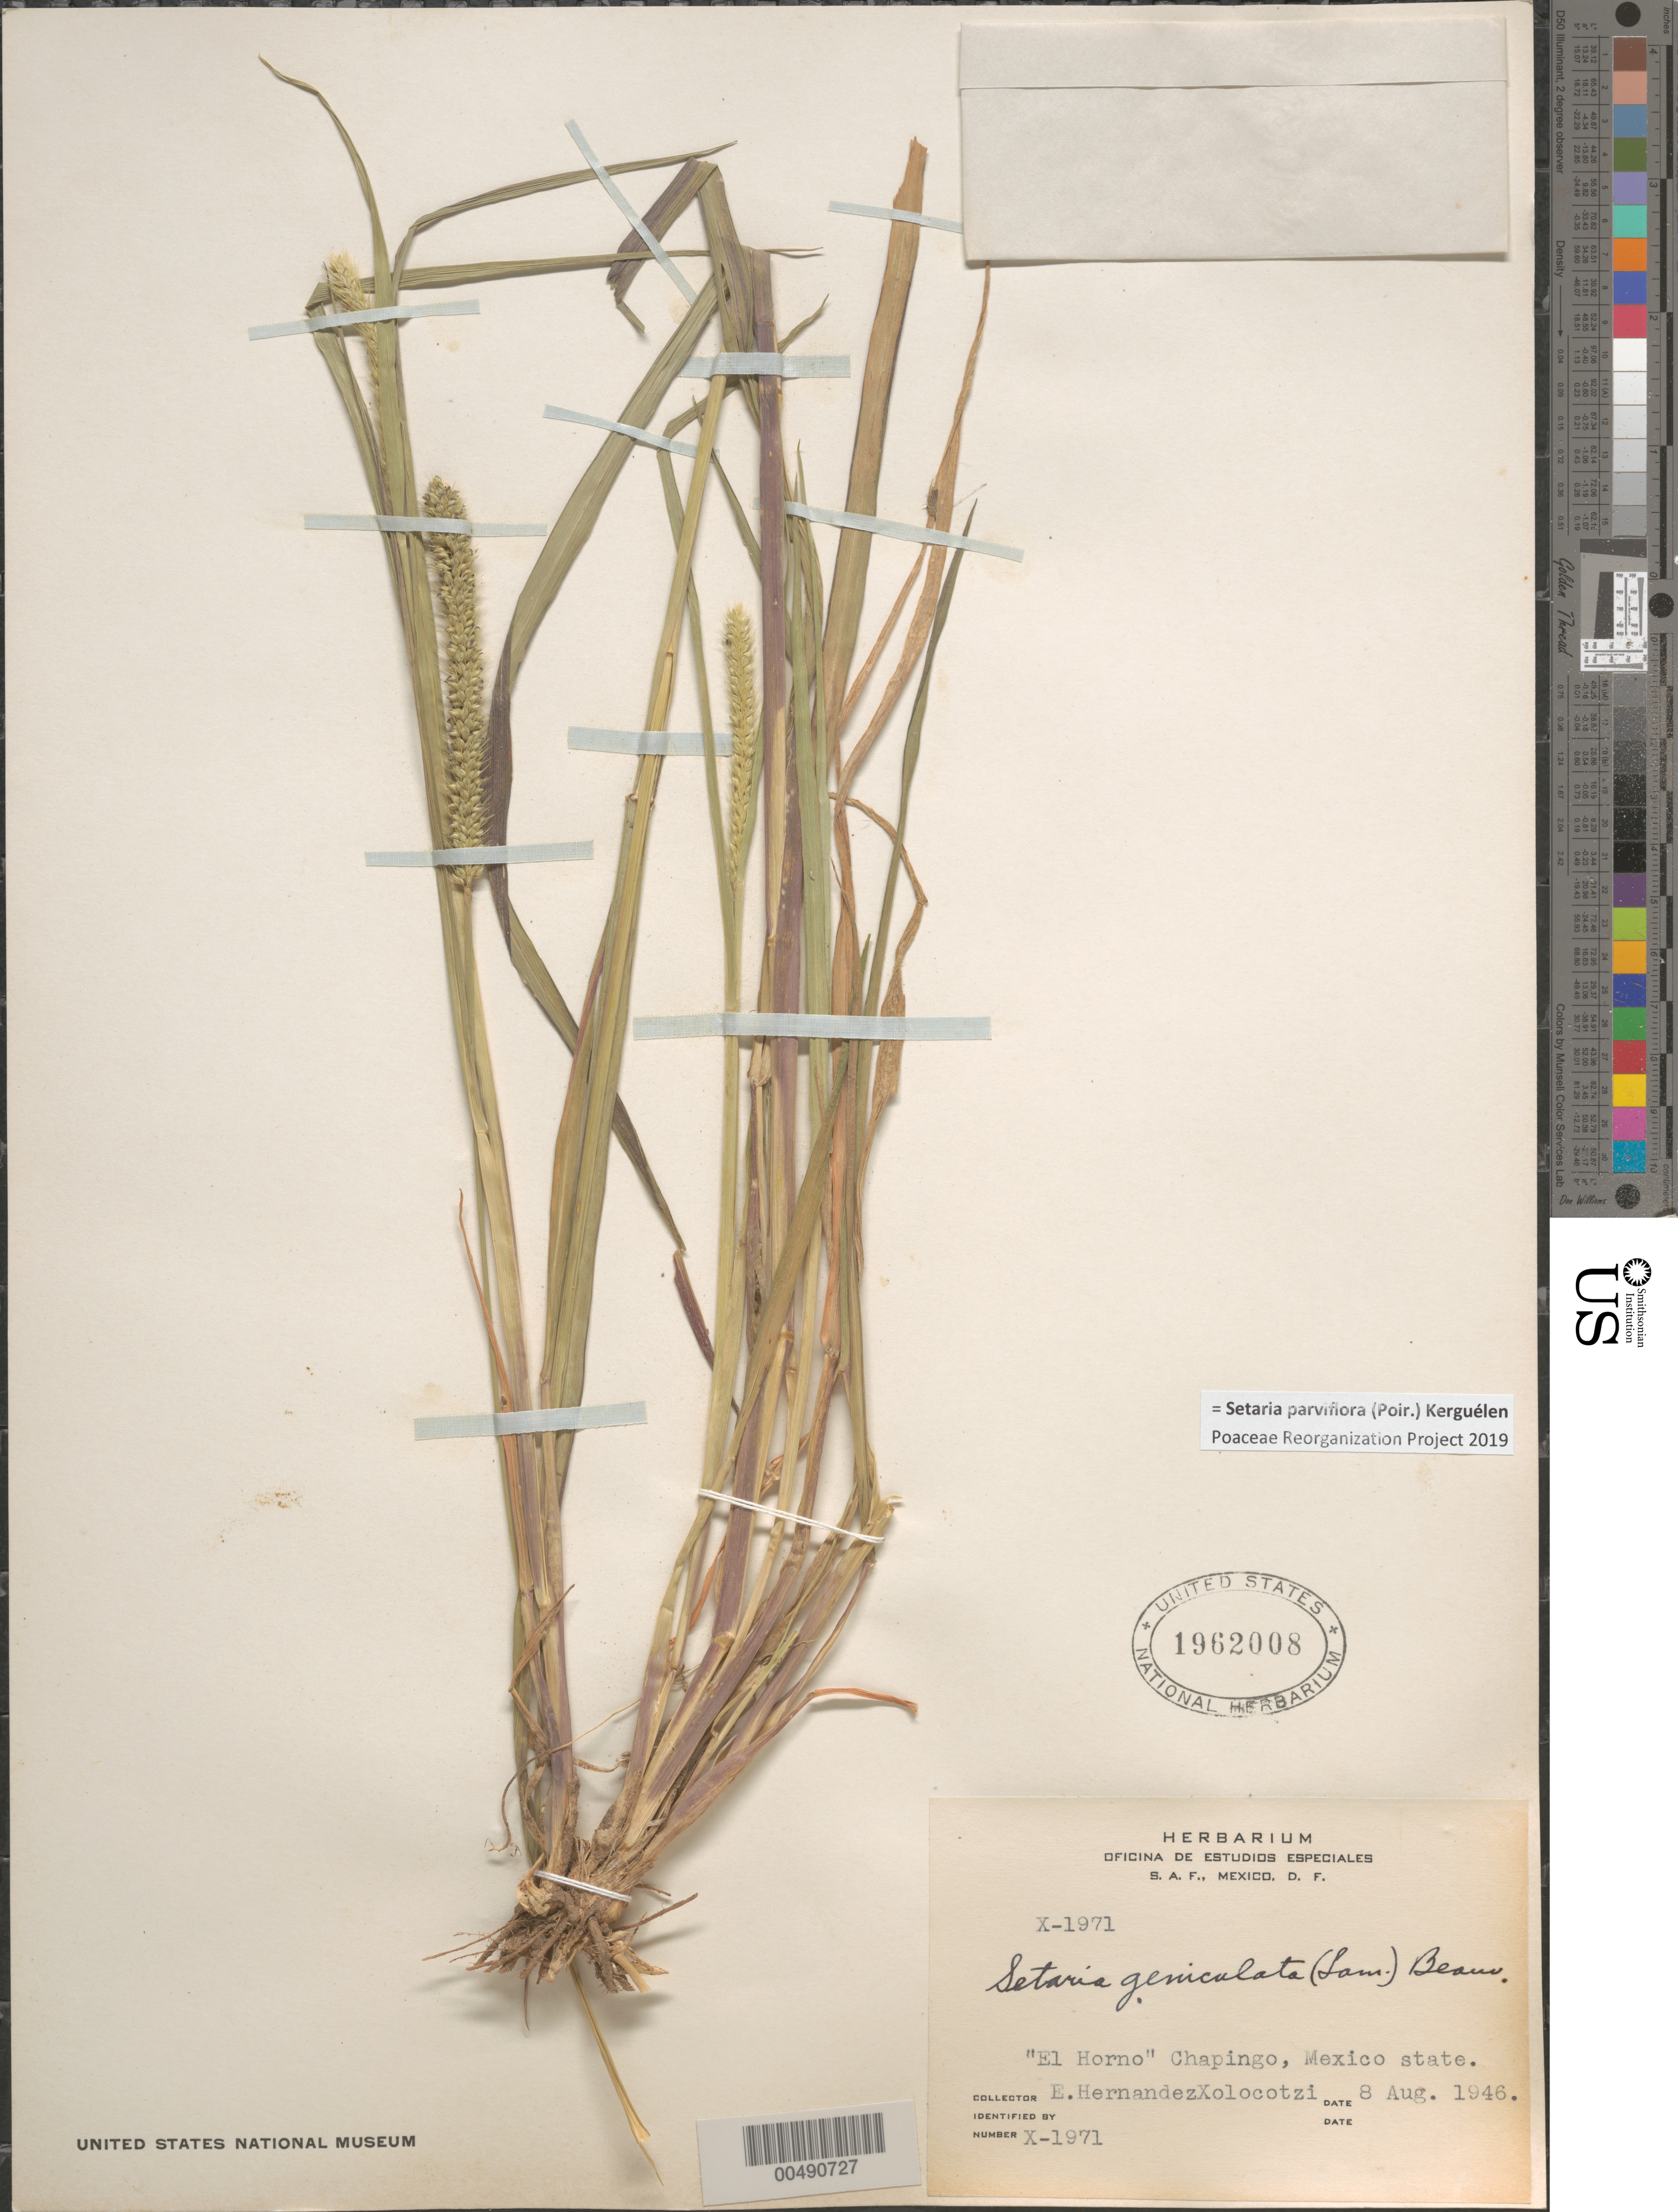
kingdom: Plantae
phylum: Tracheophyta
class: Liliopsida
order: Poales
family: Poaceae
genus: Setaria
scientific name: Setaria parviflora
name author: (Poir.) Kerguélen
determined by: Poaceae Reorganization Project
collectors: E. I. Hernández-X.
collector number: X-1971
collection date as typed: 8 Aug 1946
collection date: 1946-08-08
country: Mexico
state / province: México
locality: El Horno Chapingo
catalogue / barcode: US 1962008